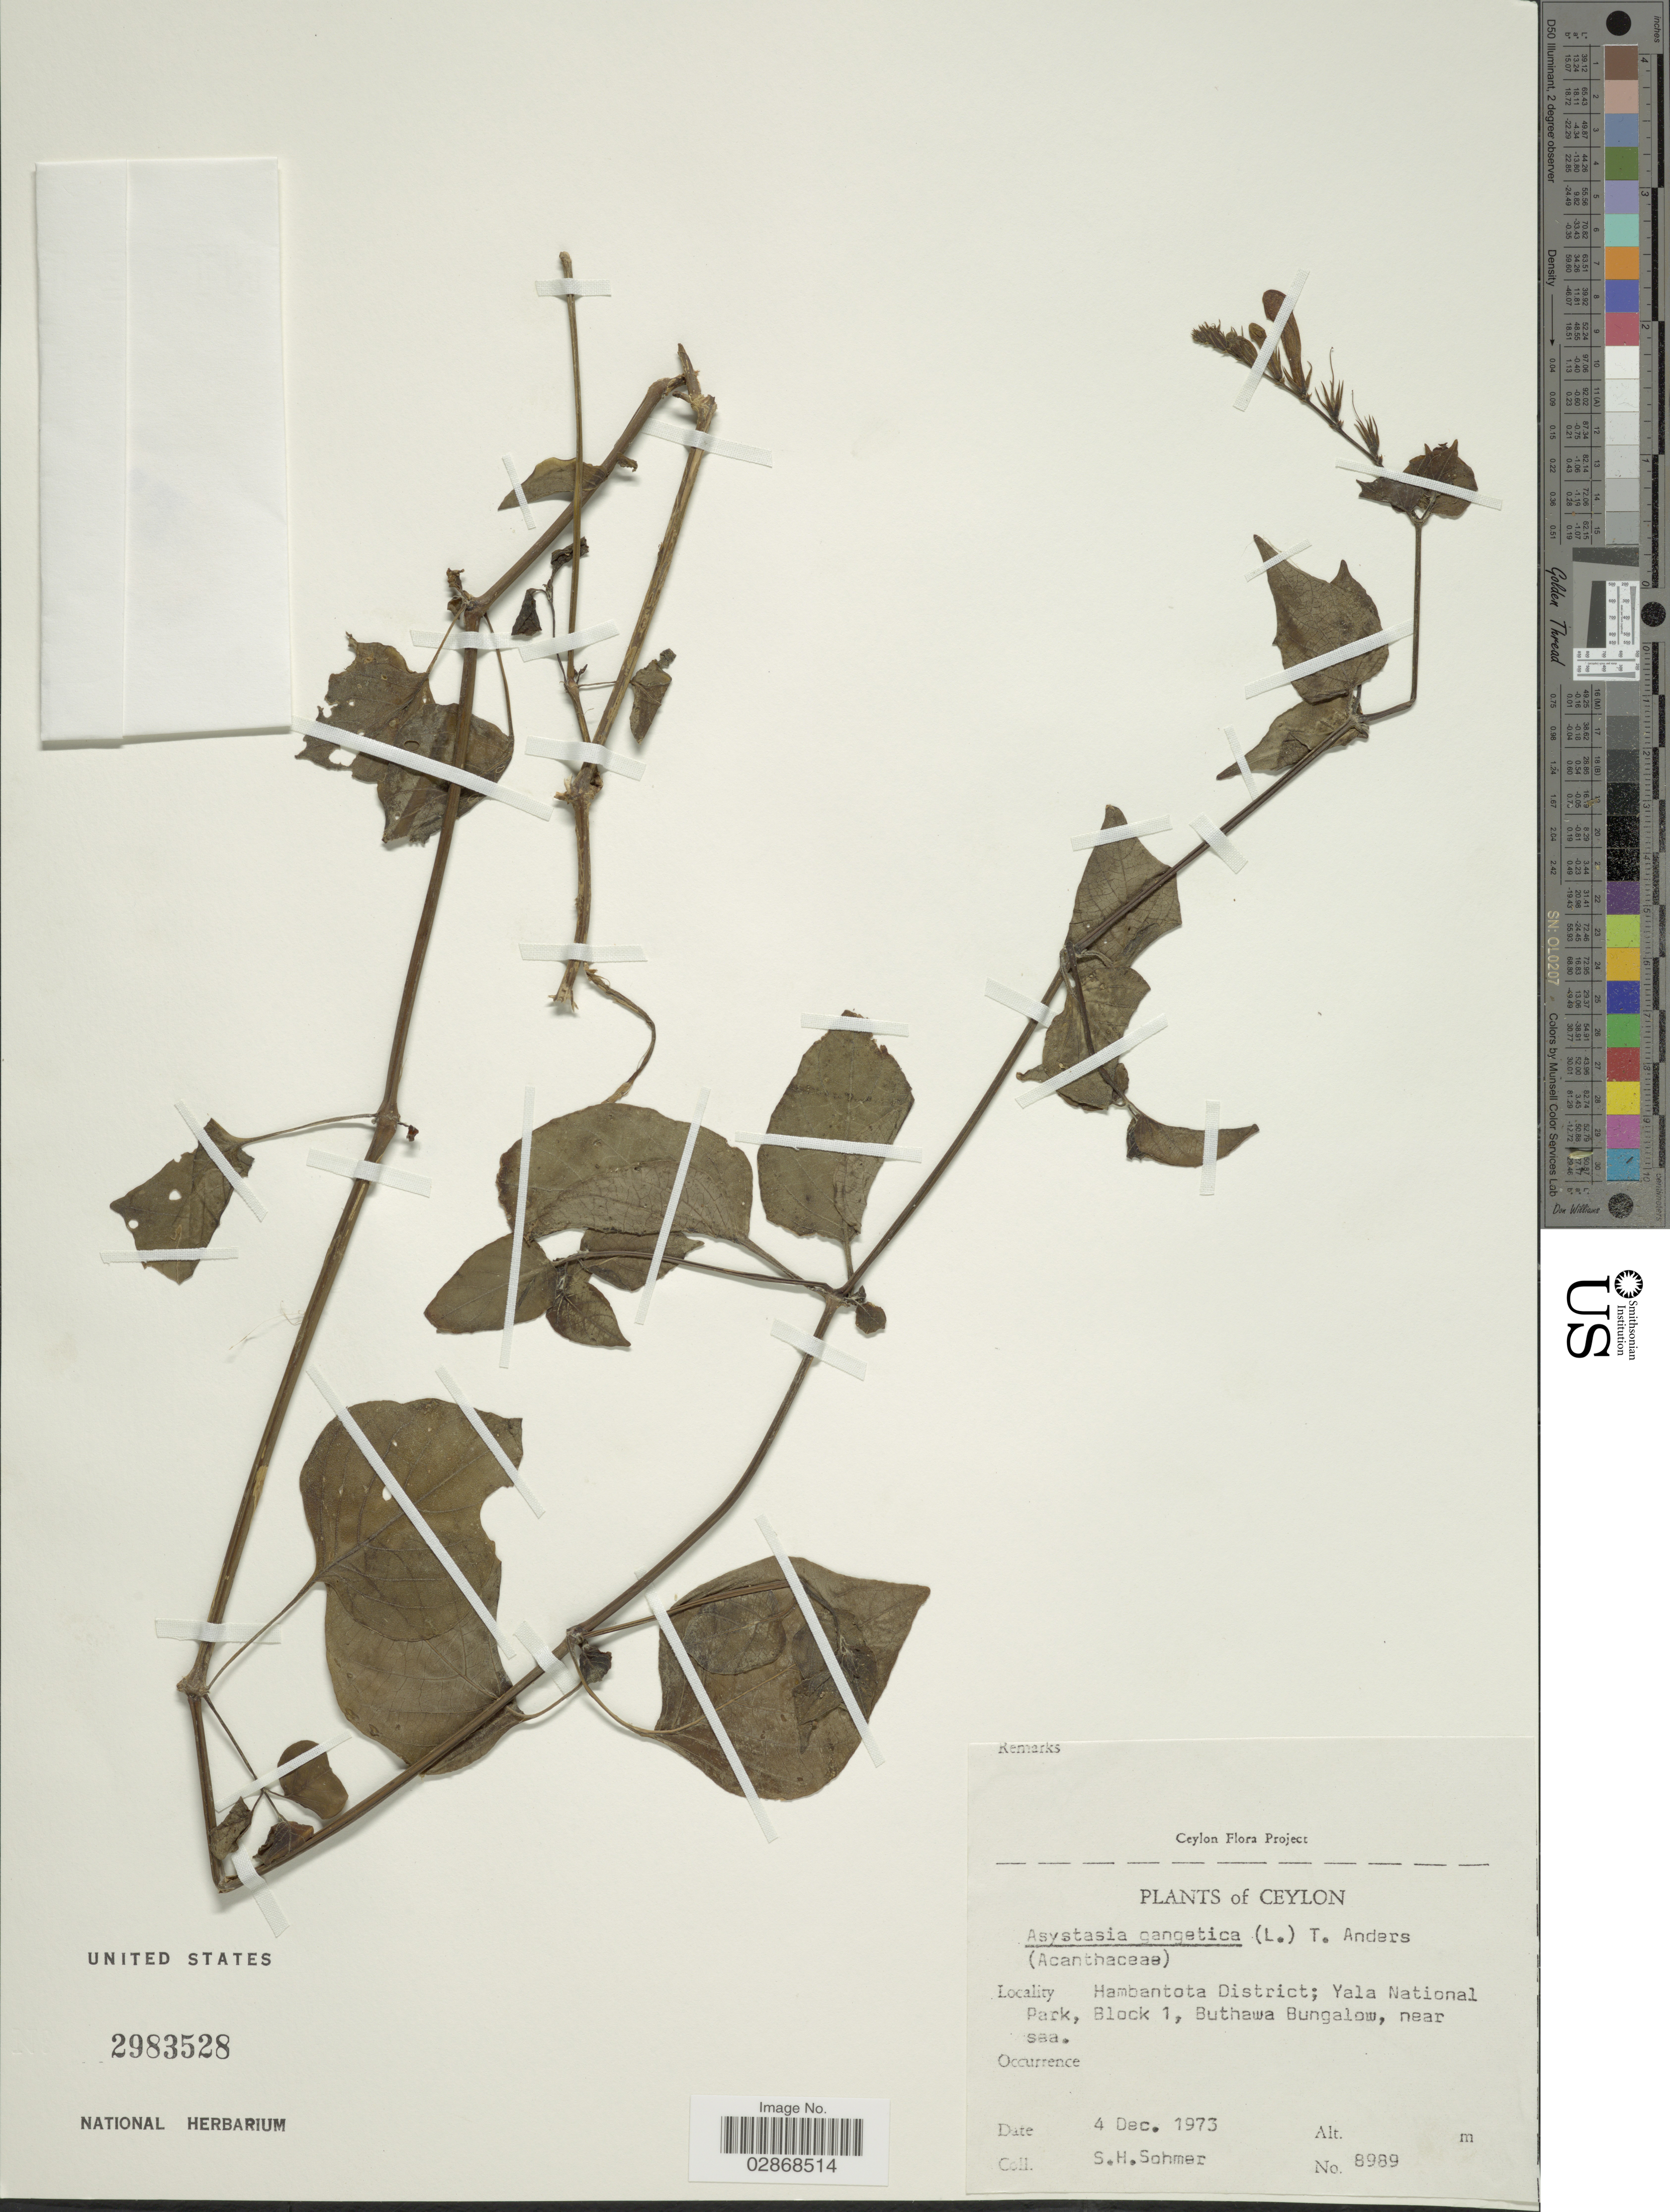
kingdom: Plantae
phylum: Tracheophyta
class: Magnoliopsida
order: Lamiales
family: Acanthaceae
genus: Asystasia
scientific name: Asystasia gangetica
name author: (L.) T. Anderson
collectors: S. H. Sohmer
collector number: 8989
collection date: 1973-12-04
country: Sri Lanka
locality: Ceylon. Hambantota District; Yala National Park, Block I, Buthawa Bungalow, near sea.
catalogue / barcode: US 2983528